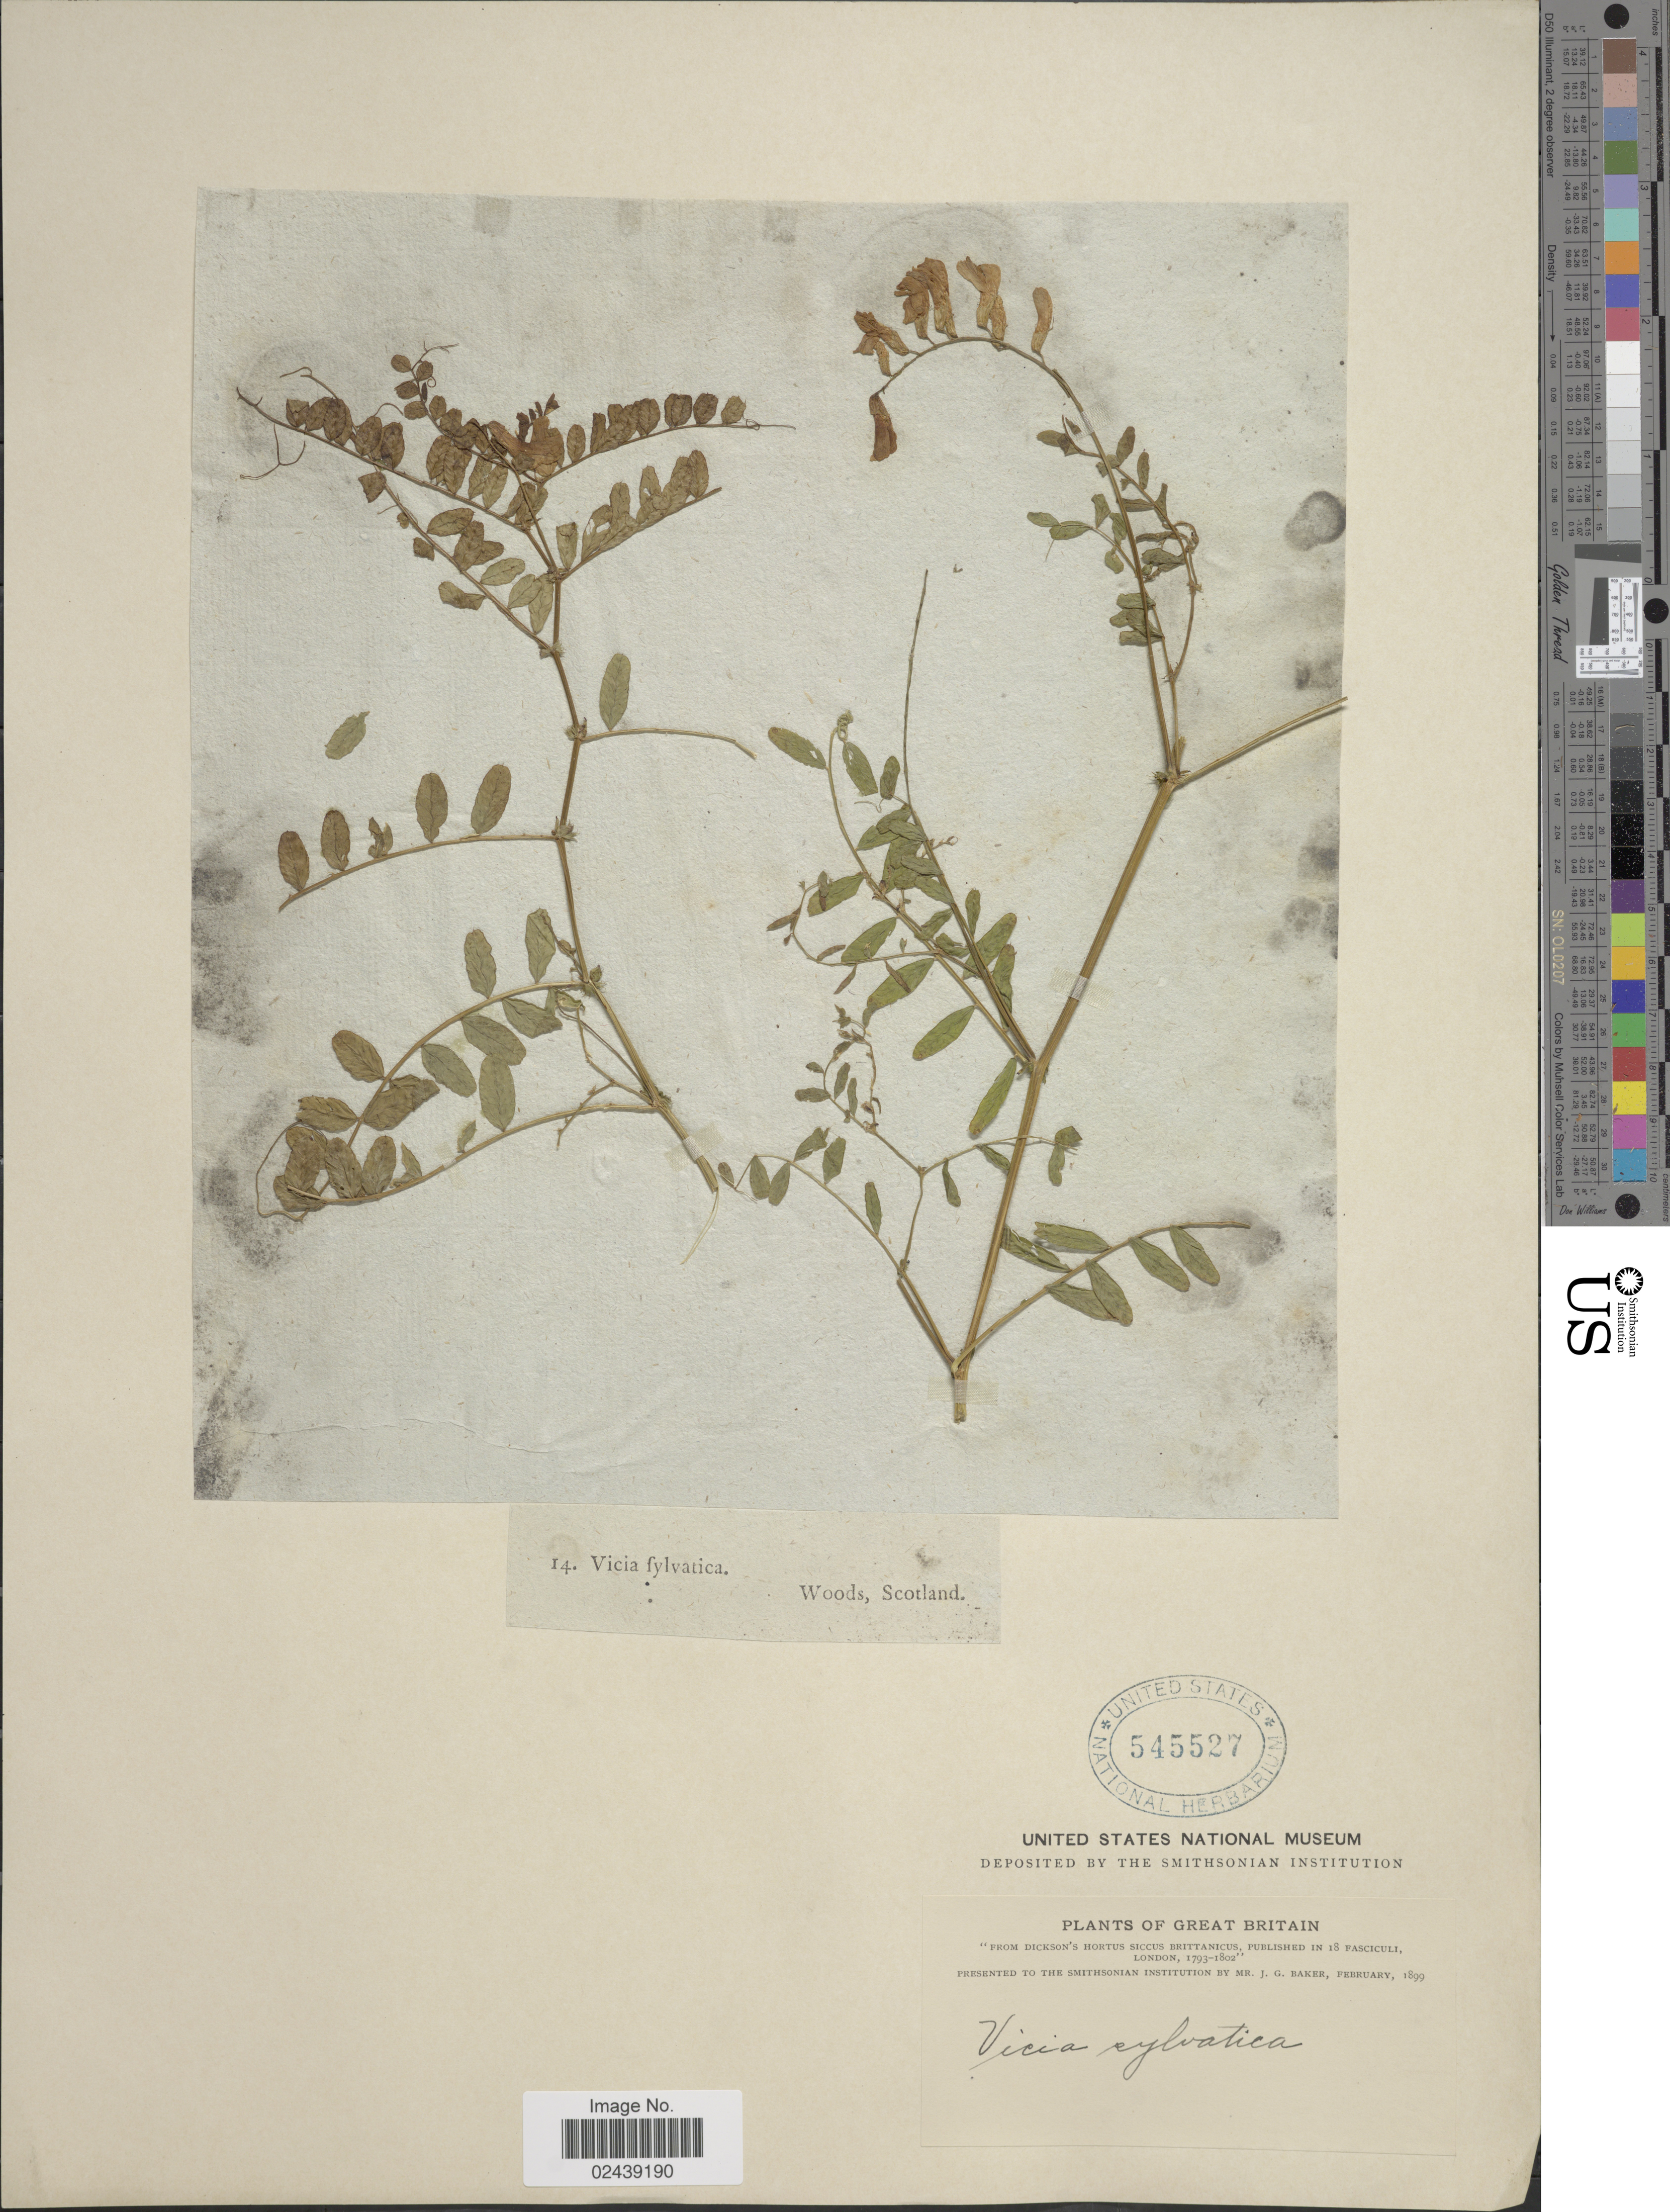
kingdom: Plantae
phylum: Tracheophyta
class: Magnoliopsida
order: Fabales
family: Fabaceae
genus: Vicia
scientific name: Vicia sylvatica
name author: L.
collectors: J. G. Baker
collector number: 14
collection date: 1793/1802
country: United Kingdom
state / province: Scotland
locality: Woods. Great Britain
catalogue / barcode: US 545527